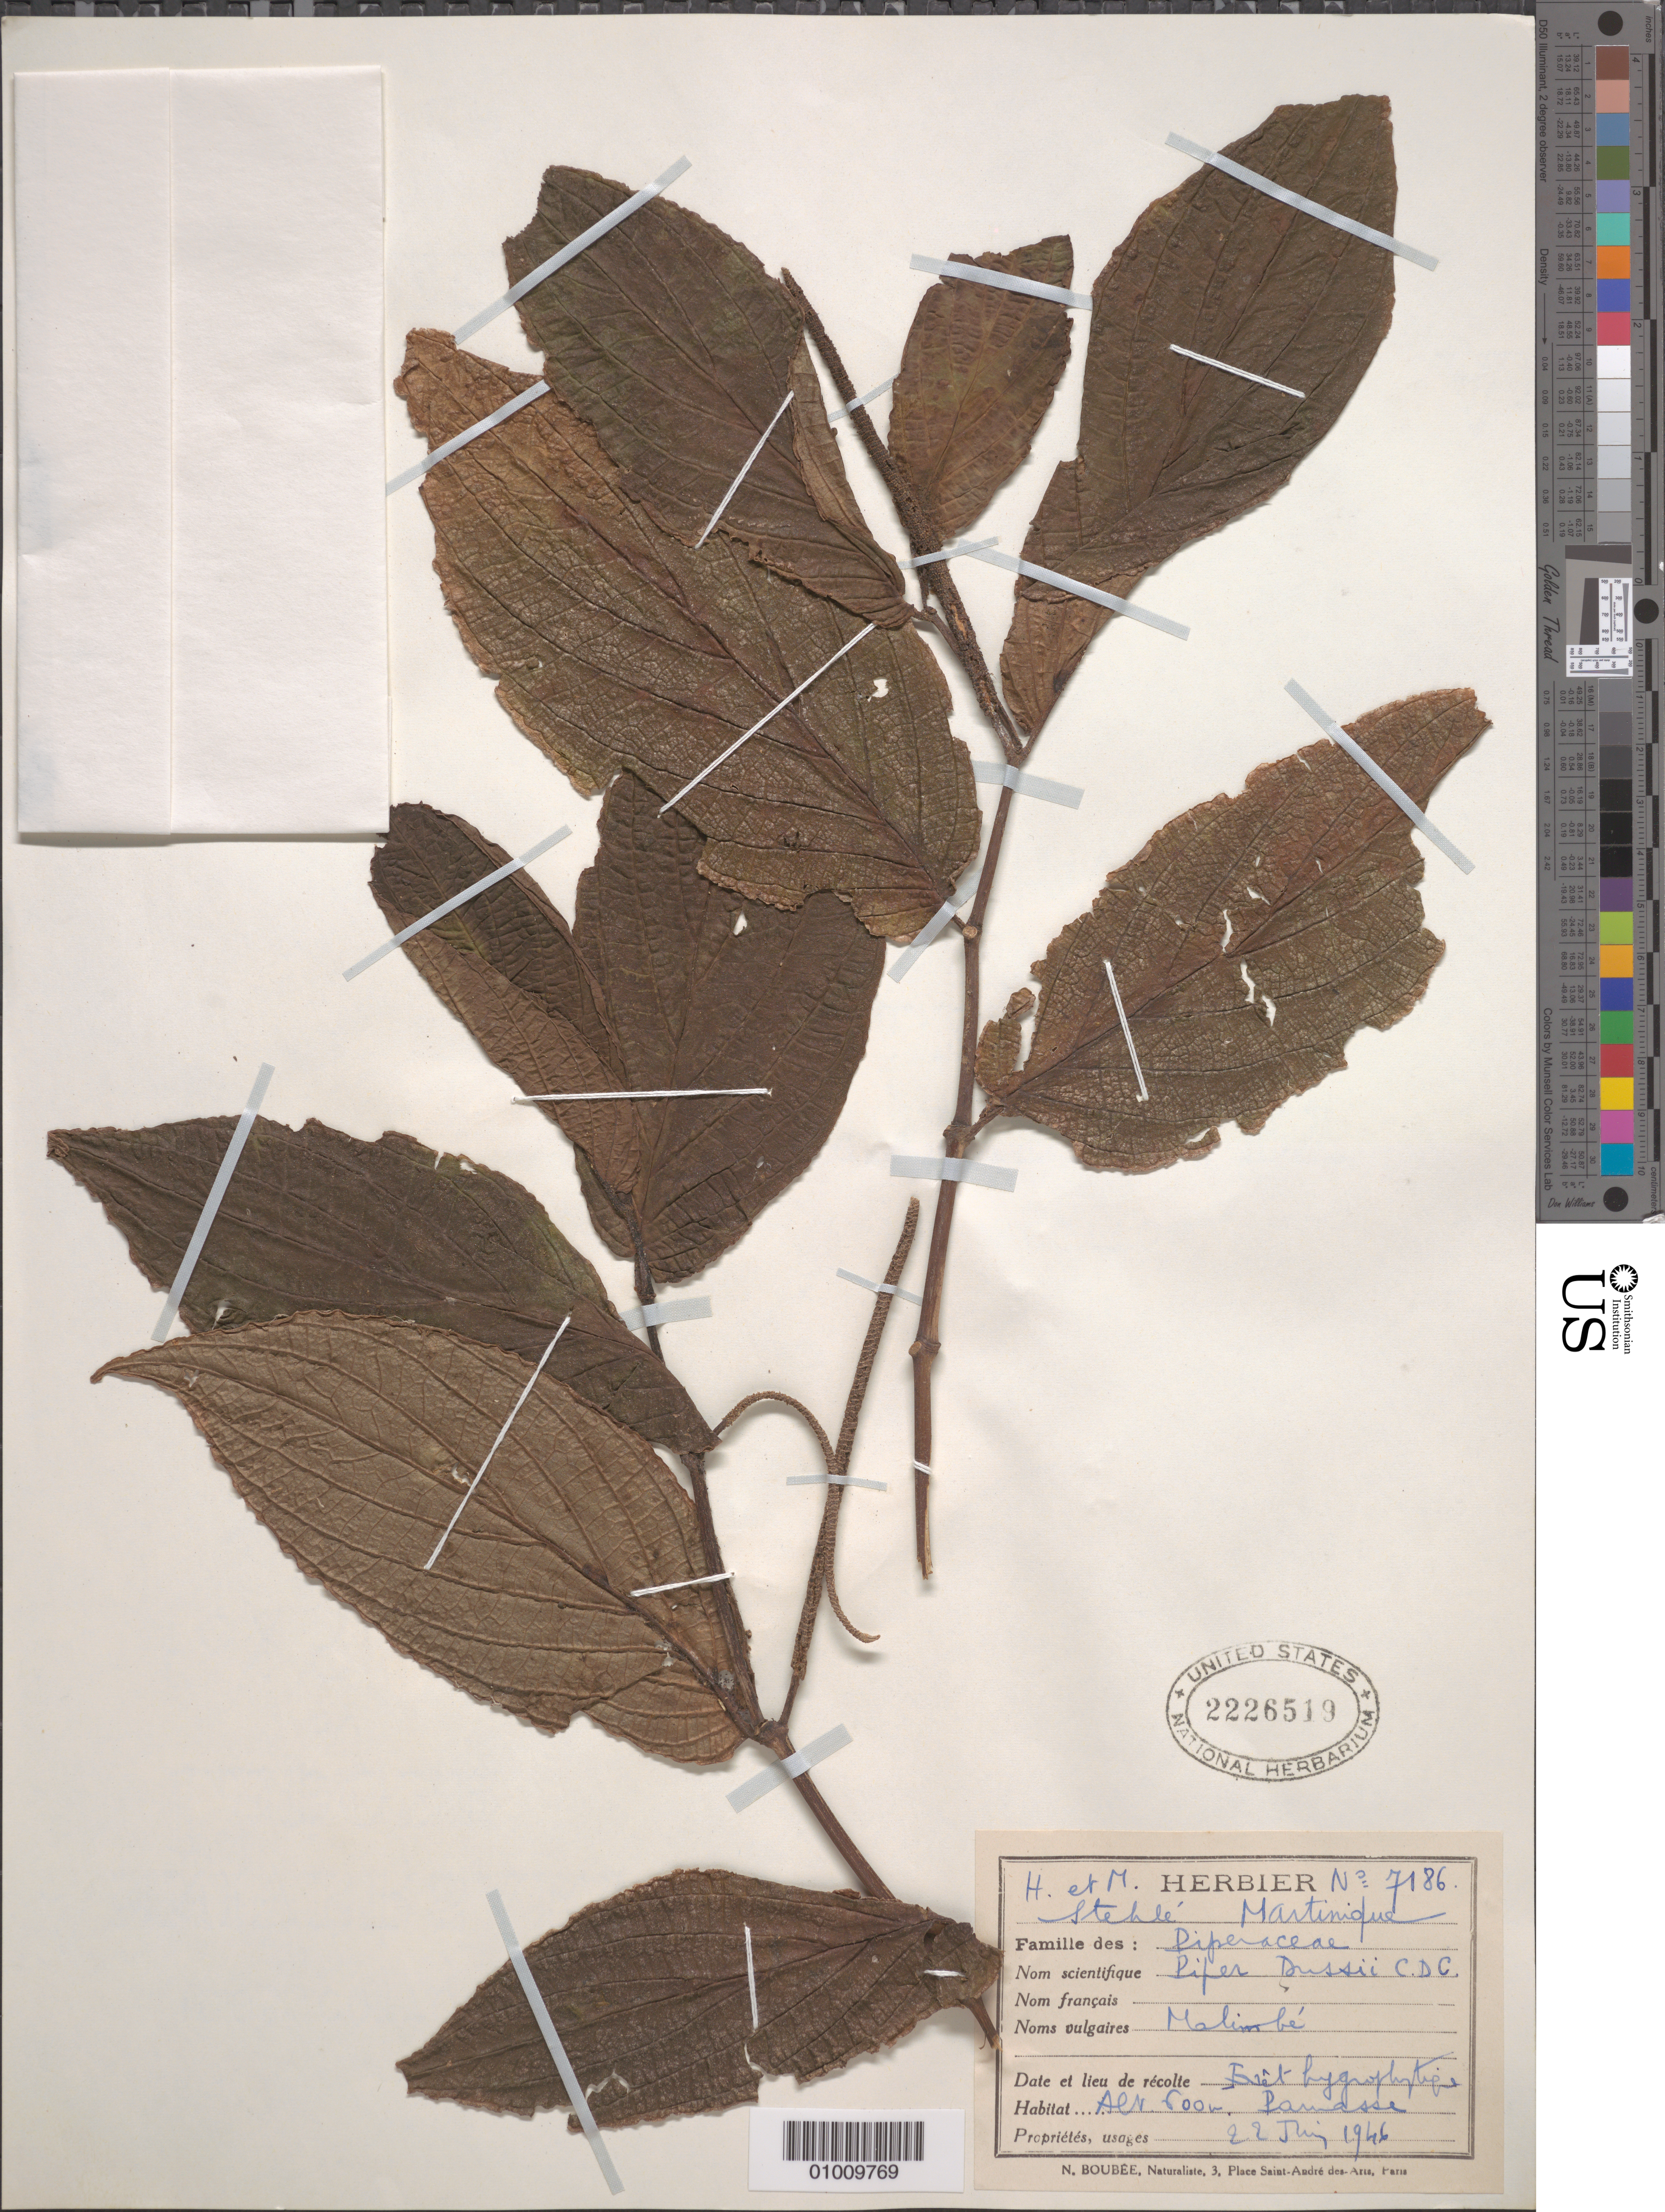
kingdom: Plantae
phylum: Tracheophyta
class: Magnoliopsida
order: Piperales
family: Piperaceae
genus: Piper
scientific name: Piper dussii var. dussii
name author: C. DC.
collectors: H. Stehlé & M. Stehlé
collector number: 7186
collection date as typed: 22 Jul 1946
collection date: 1946-07-22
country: Martinique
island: Martinique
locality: Malimbe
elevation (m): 600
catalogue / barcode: US 2226519